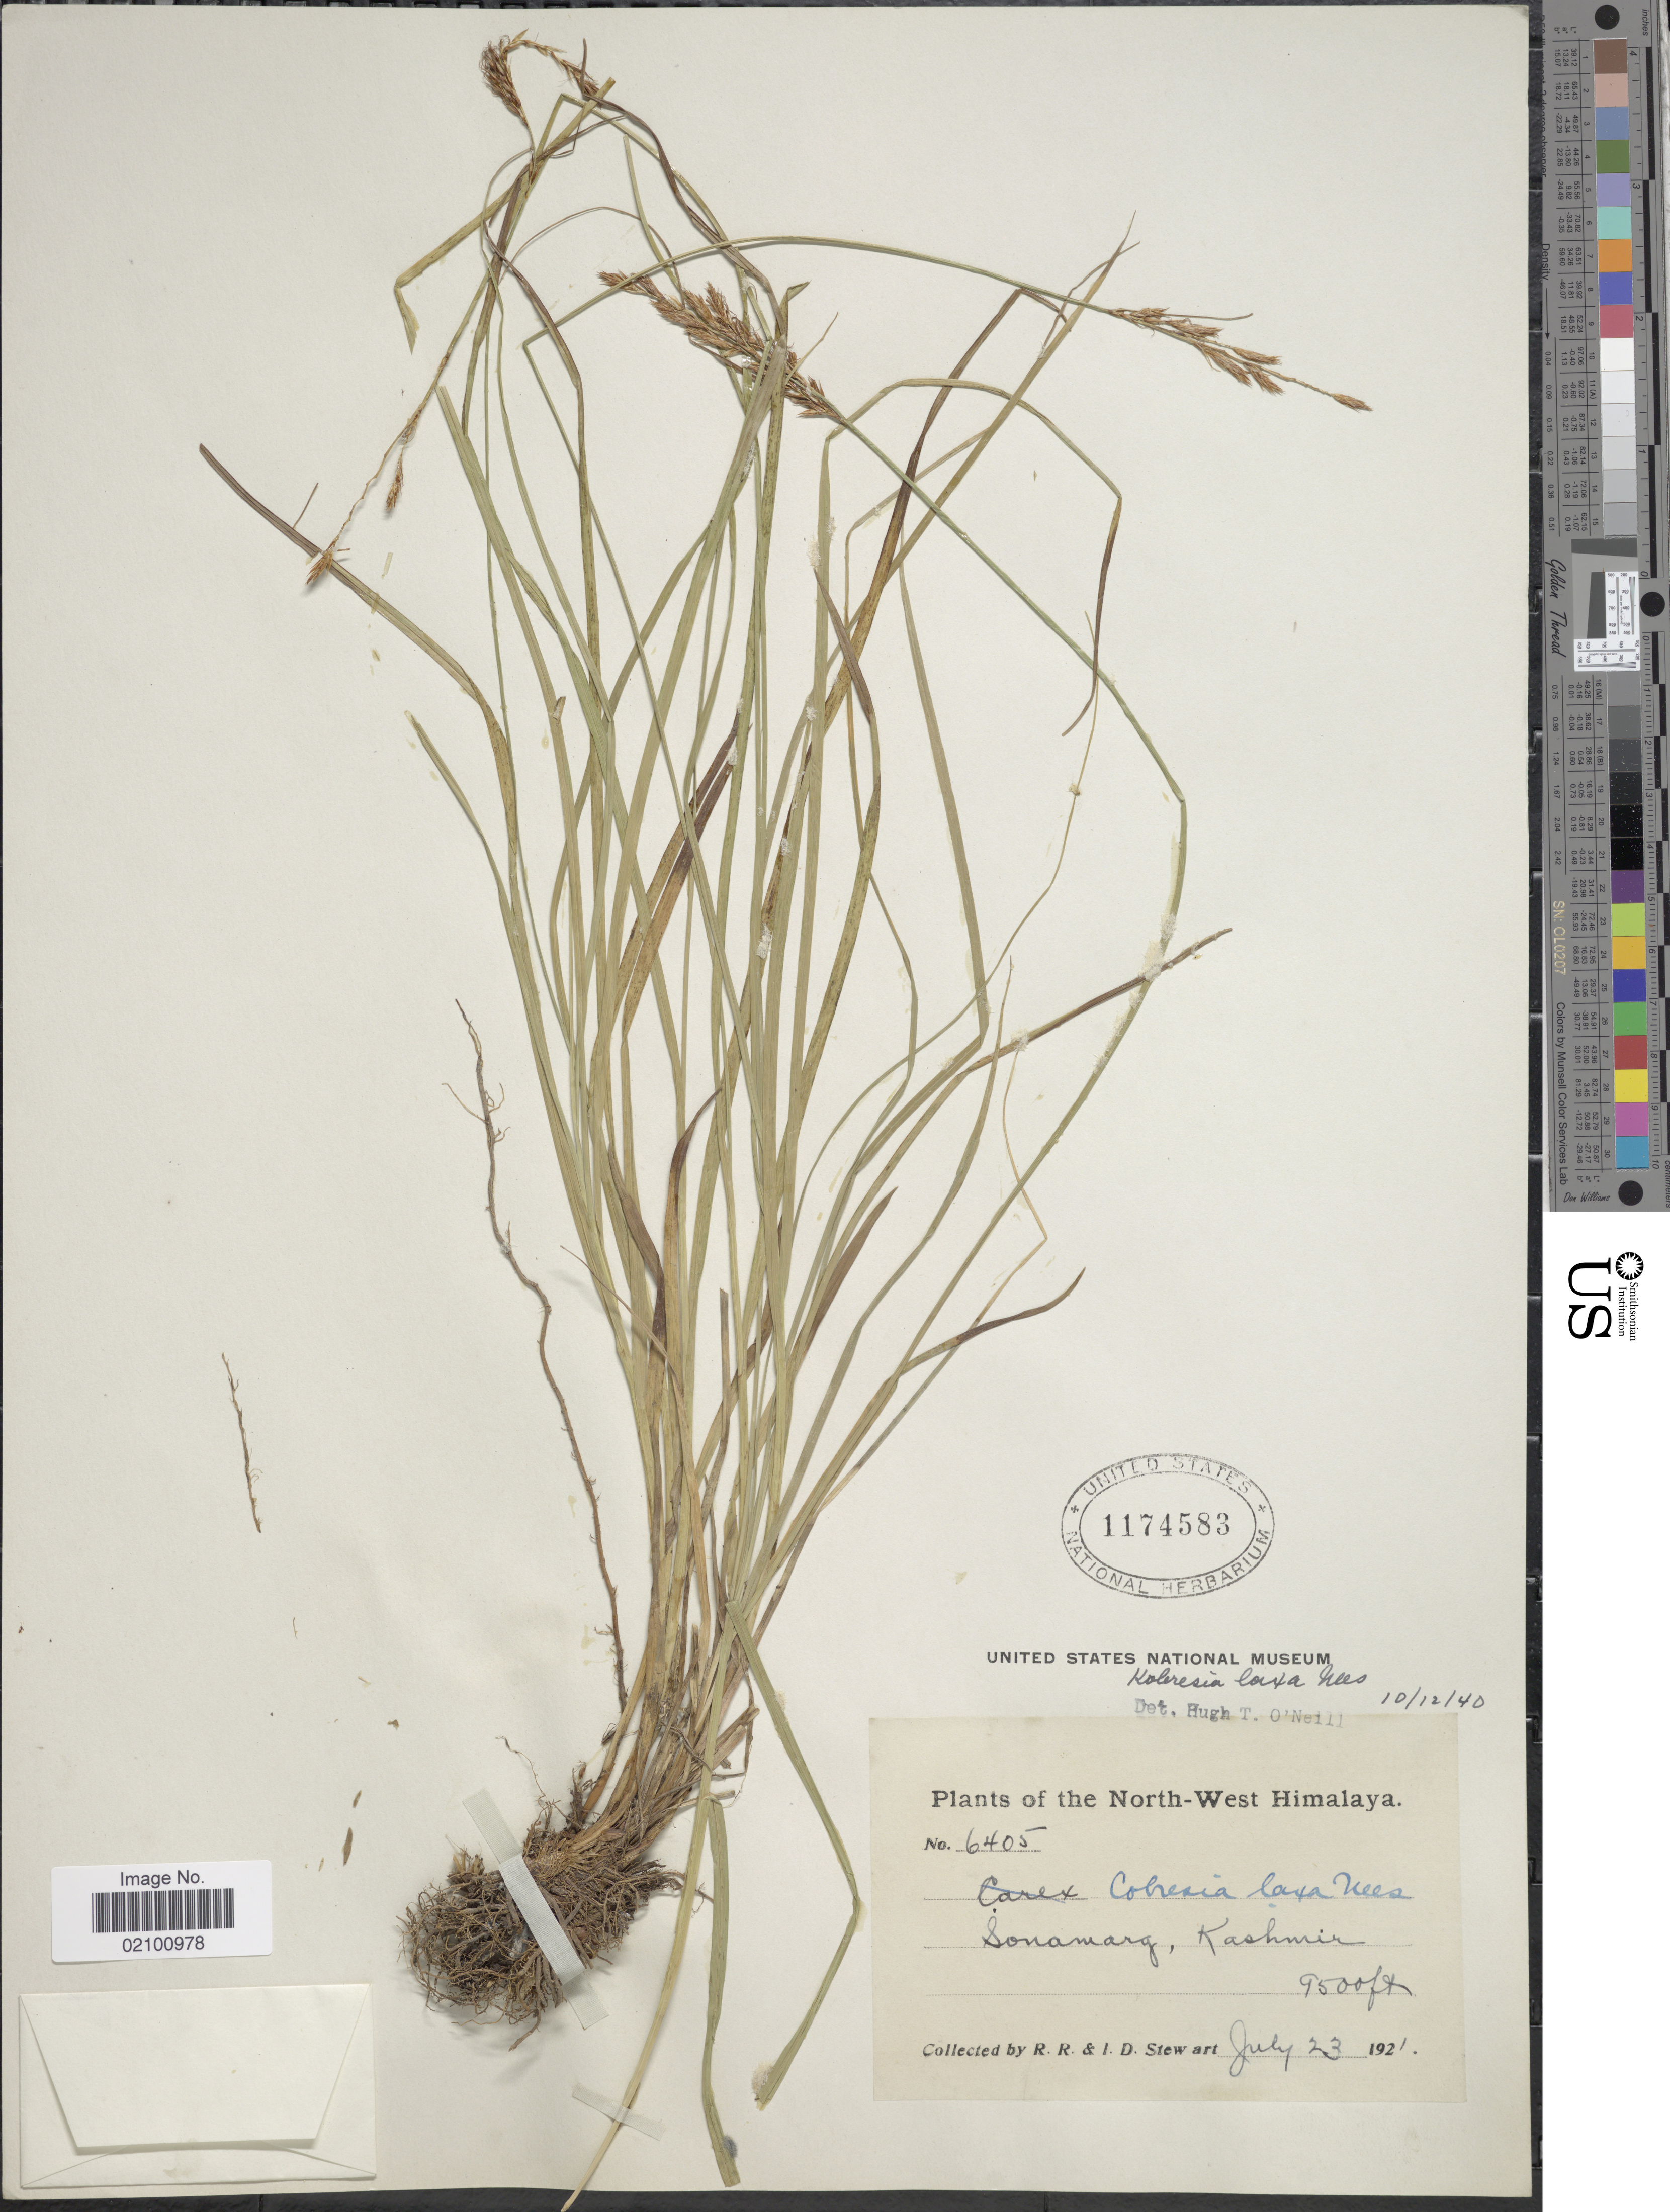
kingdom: Plantae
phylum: Tracheophyta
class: Liliopsida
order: Poales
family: Cyperaceae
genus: Carex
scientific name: Carex pseudolaxa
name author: (C.B. Clarke) O. Yano & S.R. Zhang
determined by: Strong, M. T., (US), Smithsonian Institution - National Museum of Natural History (UNITED STATES)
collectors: R. R. Stewart & I. Stewart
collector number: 6405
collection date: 1921-07-23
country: India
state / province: Jammu and Kashmir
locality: North-West Himalaya, Sonamarg, Kashmir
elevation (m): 2896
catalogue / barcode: US 1174583